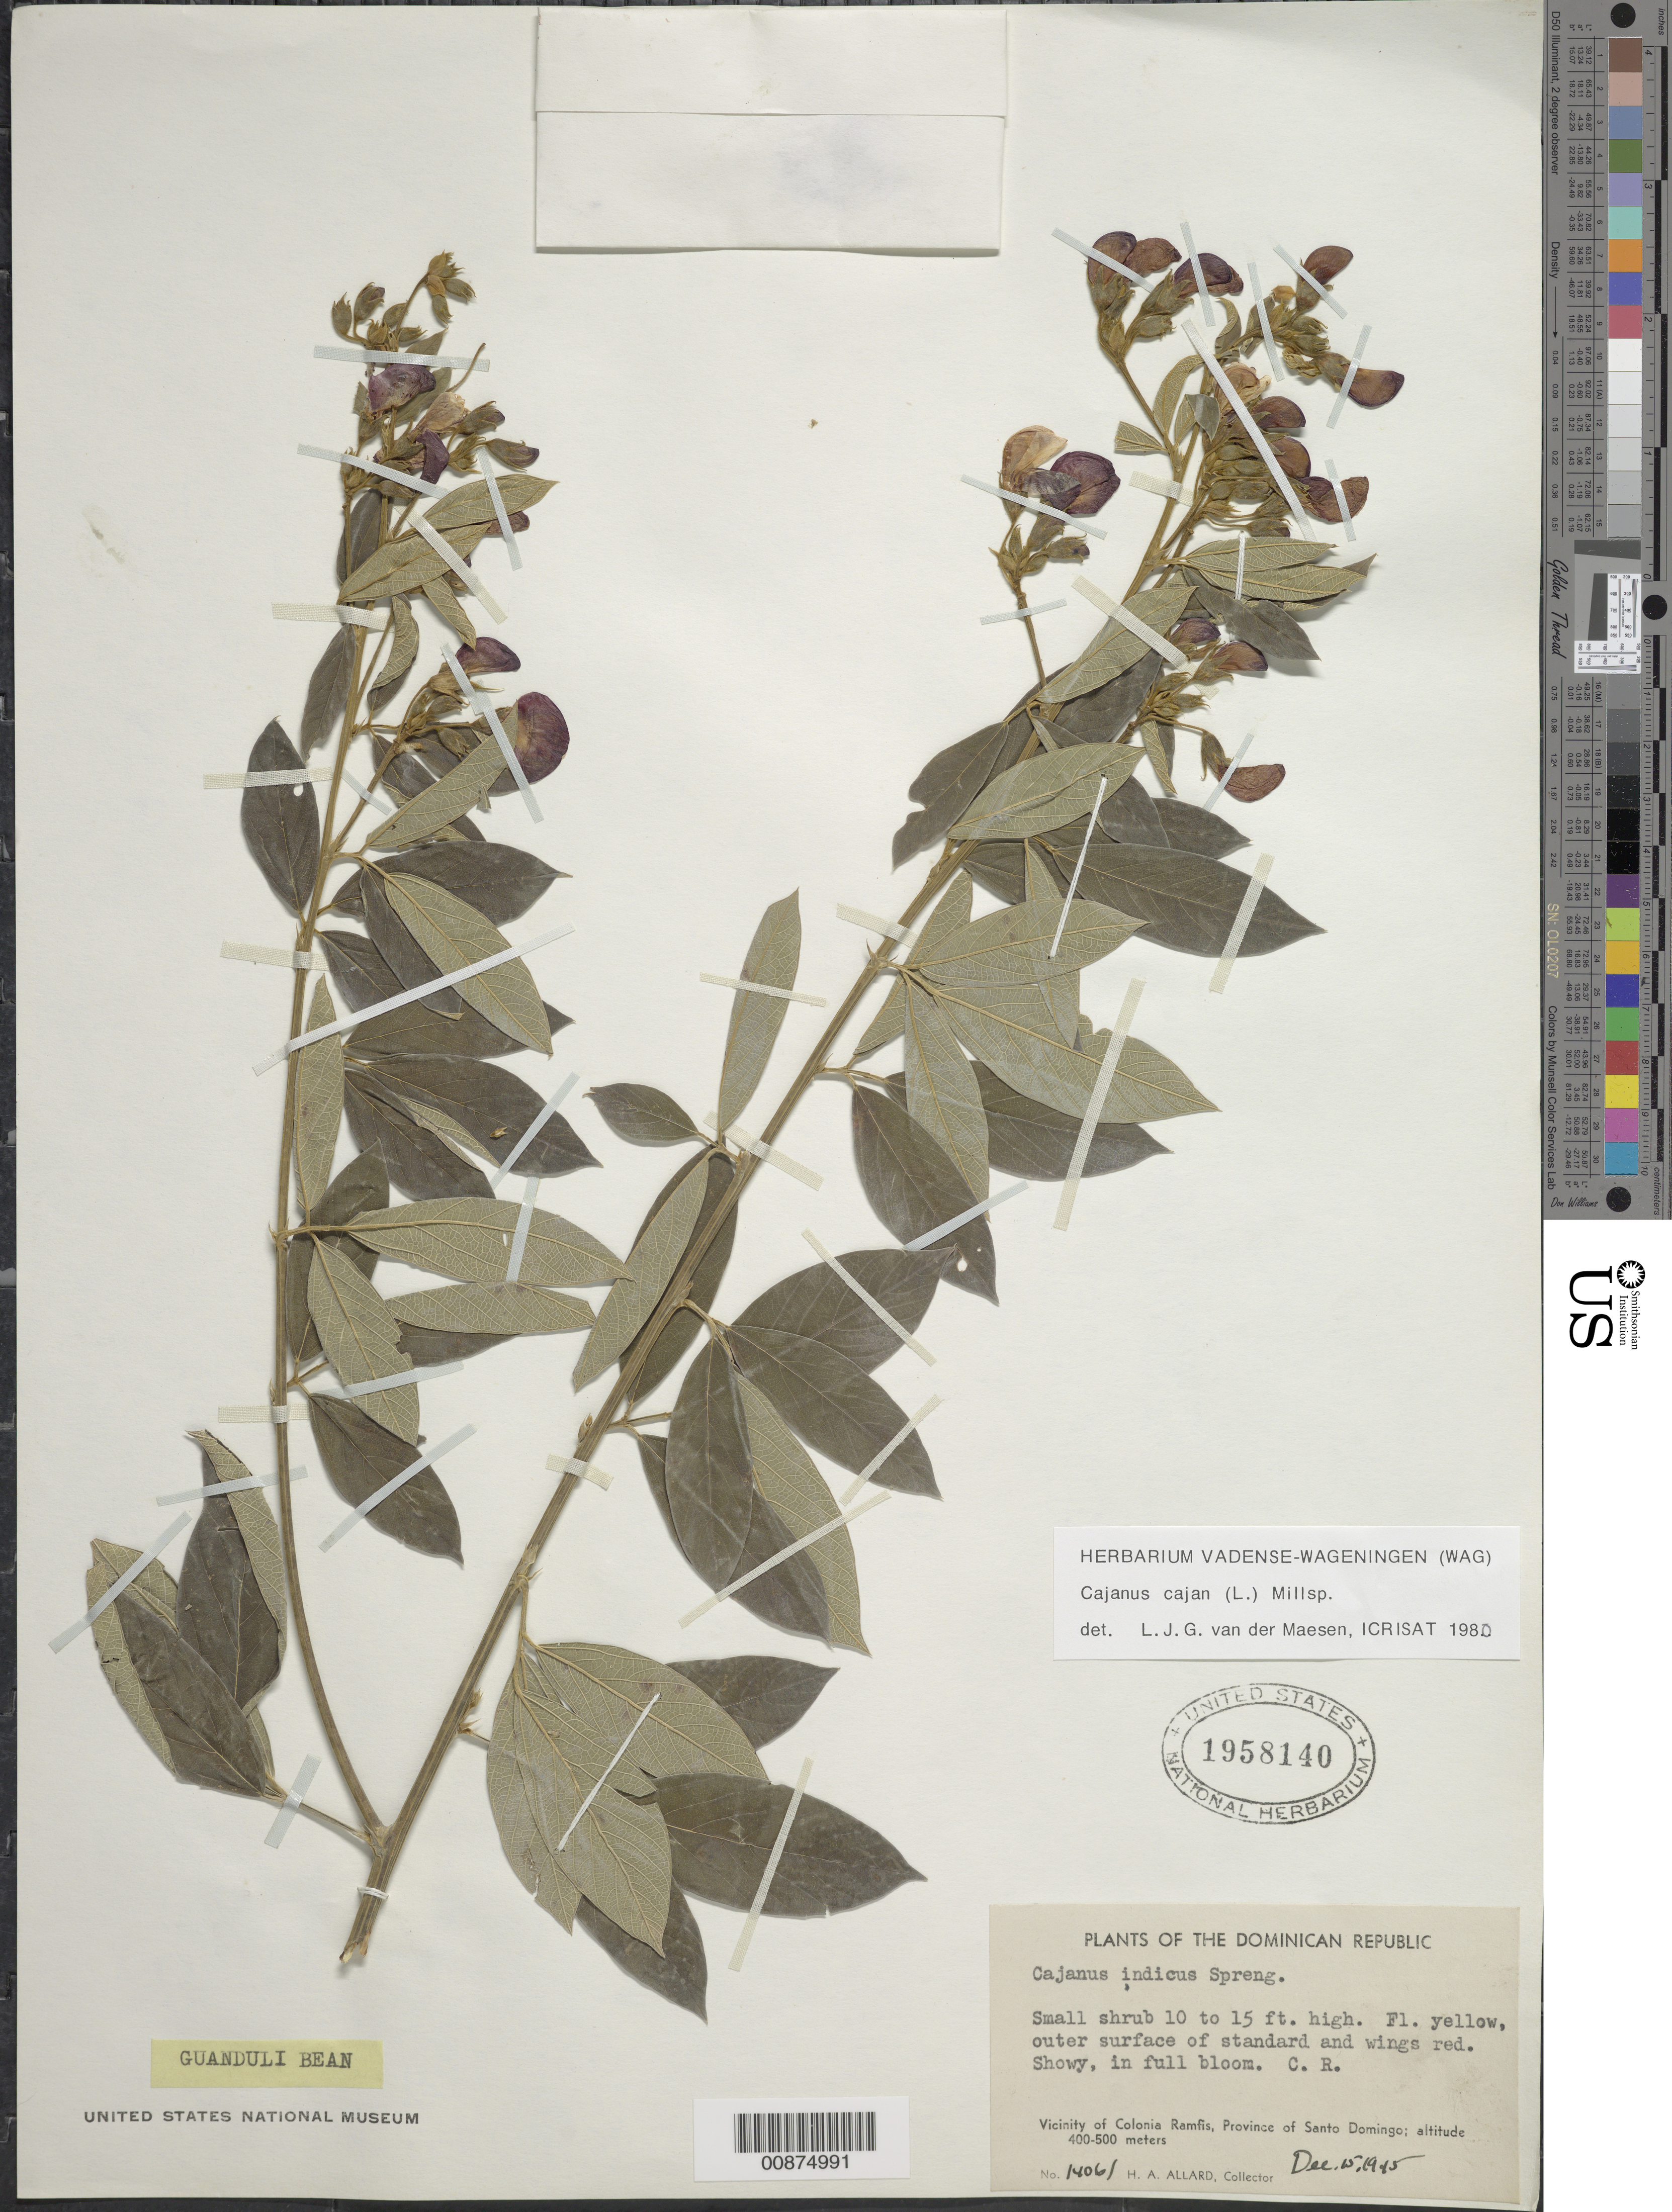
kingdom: Plantae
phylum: Tracheophyta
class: Magnoliopsida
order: Fabales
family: Fabaceae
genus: Cajanus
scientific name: Cajanus cajan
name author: (L.) Huth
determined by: Van Der Maesen, L. J. G., (WAG), Wageningen University (Netherlands)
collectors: H. A. Allard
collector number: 14061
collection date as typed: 15 Dec 1945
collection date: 1945-12-15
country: Dominican Republic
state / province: Distrito Nacional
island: Hispaniola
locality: Colonia Ramfis, Province of Santo Domingo (obsolete).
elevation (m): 400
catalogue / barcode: US 1958140